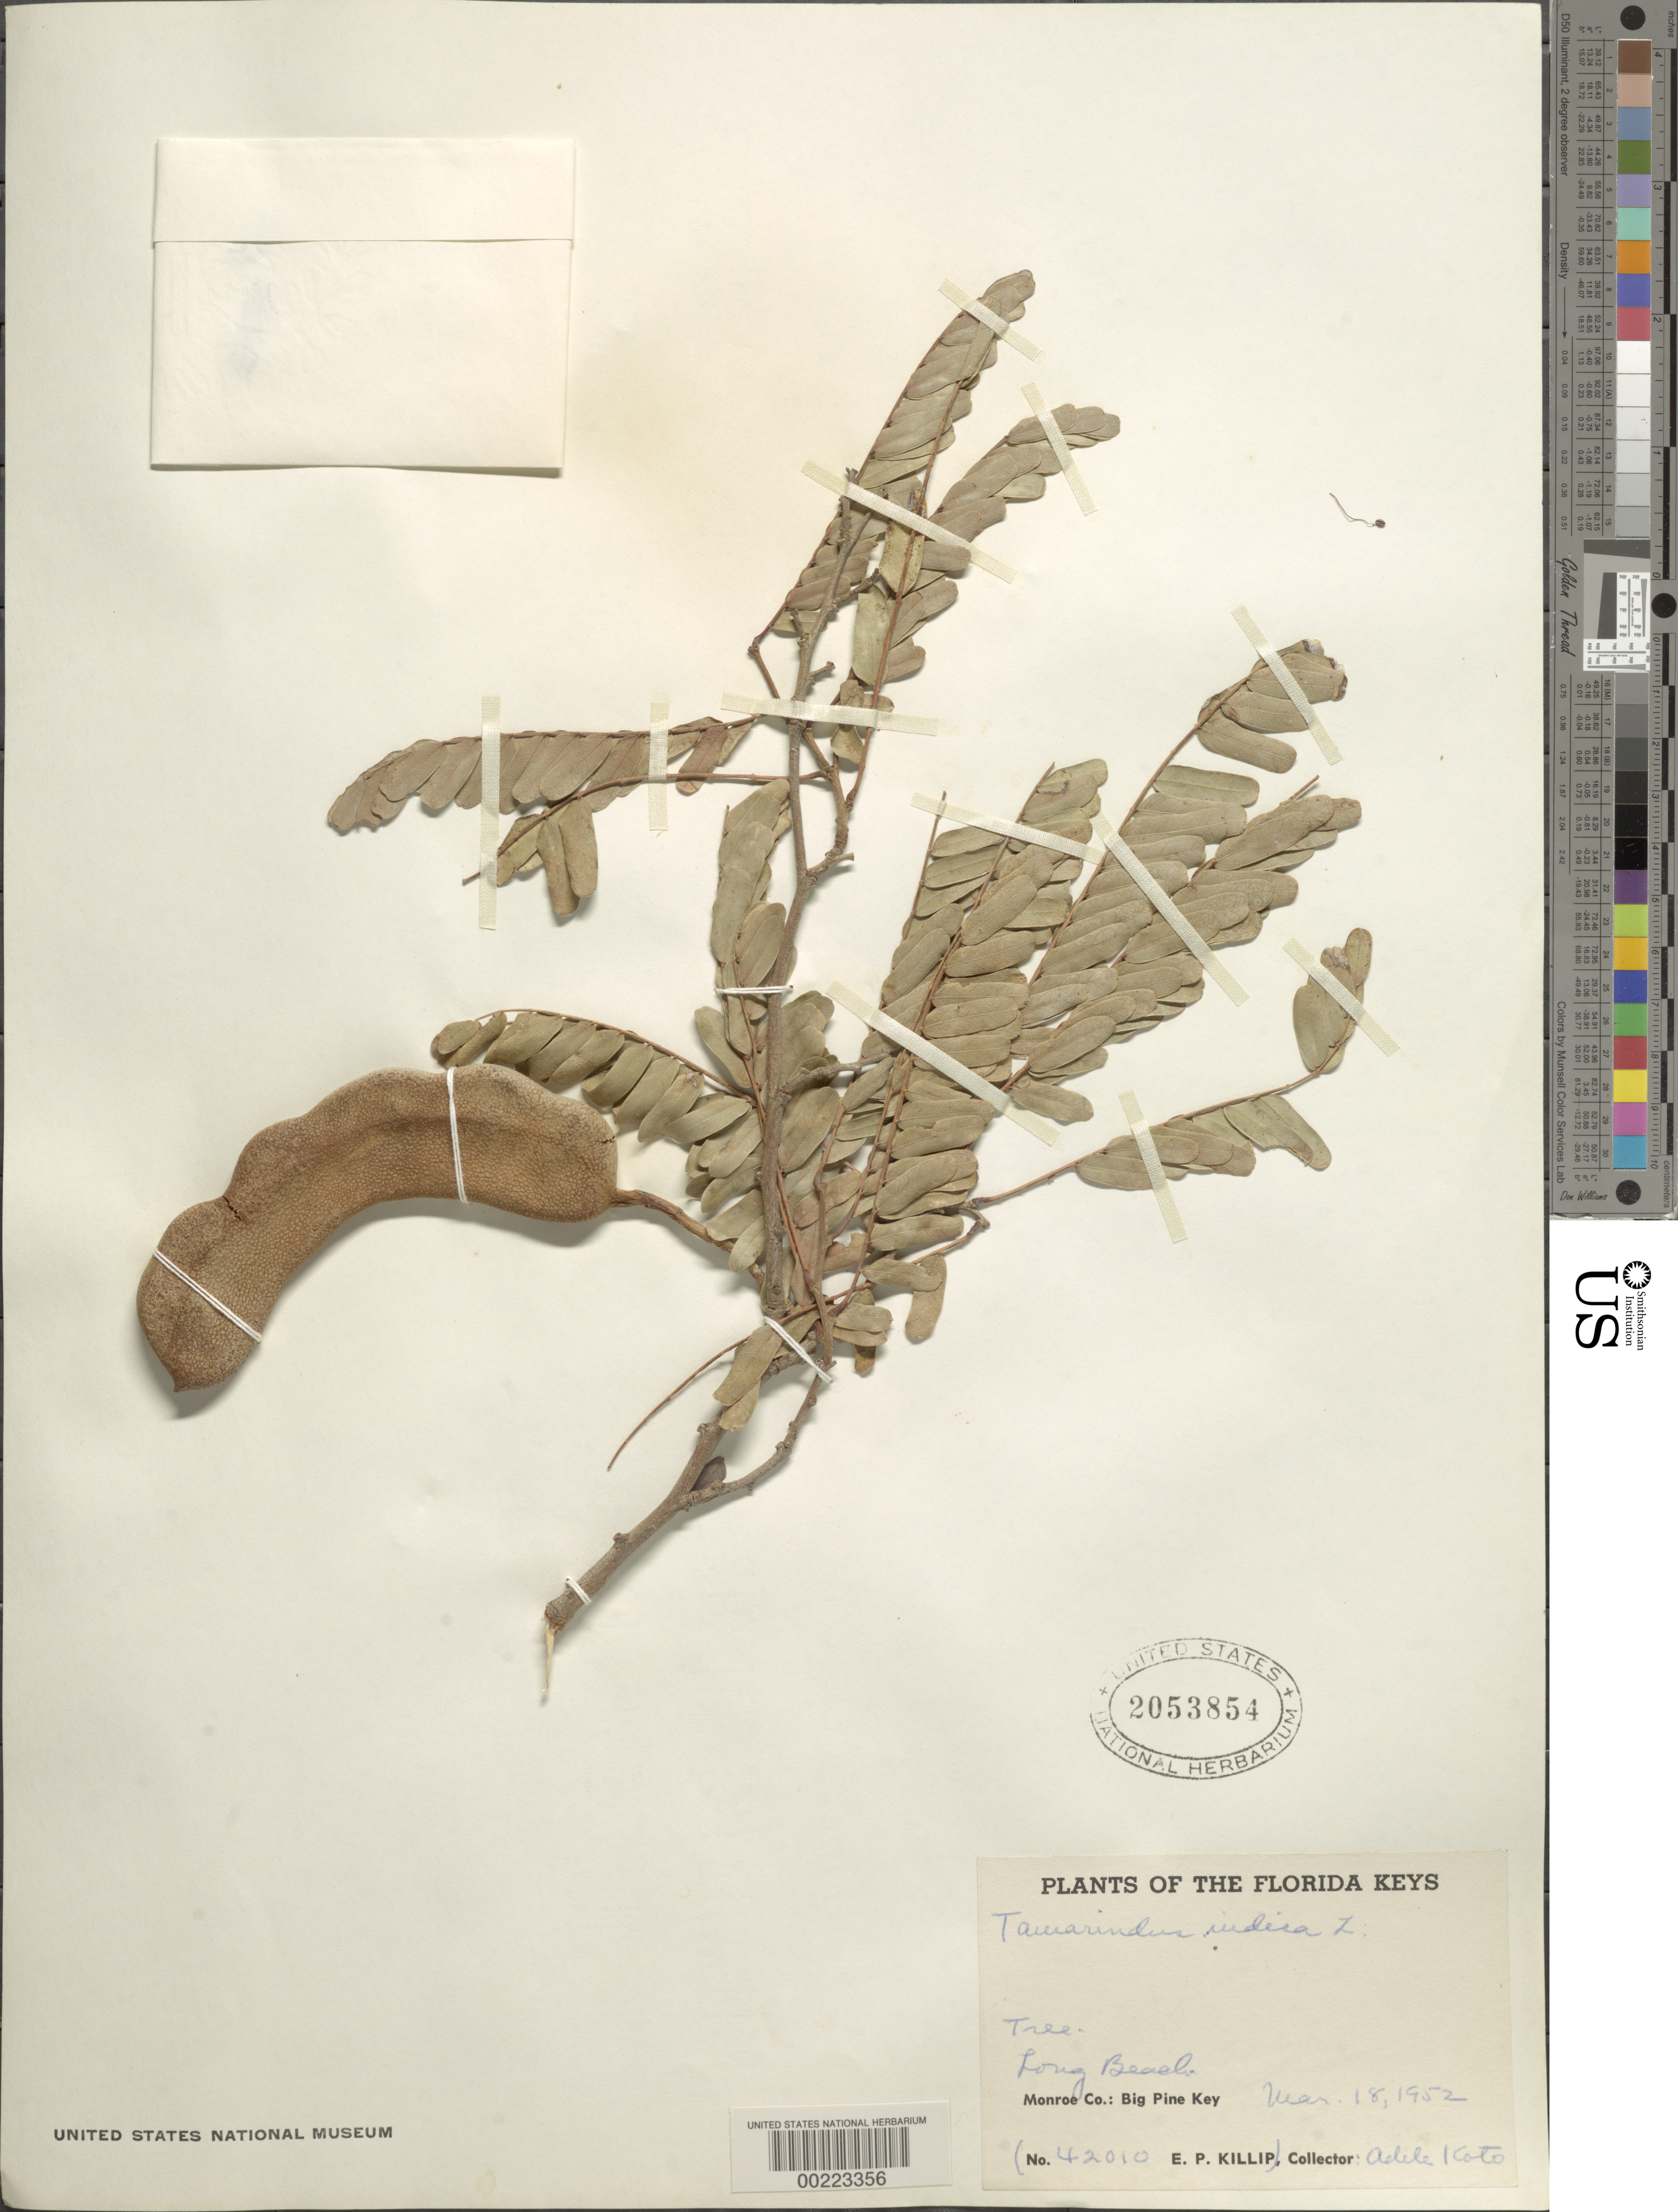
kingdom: Plantae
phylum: Tracheophyta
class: Magnoliopsida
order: Fabales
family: Fabaceae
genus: Tamarindus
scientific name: Tamarindus indica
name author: L.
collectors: E. P. Killip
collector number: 42010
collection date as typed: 18 Mar 1952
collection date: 1952-03-18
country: United States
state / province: Florida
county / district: Monroe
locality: Big pine key; long beach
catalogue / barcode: US 2053854